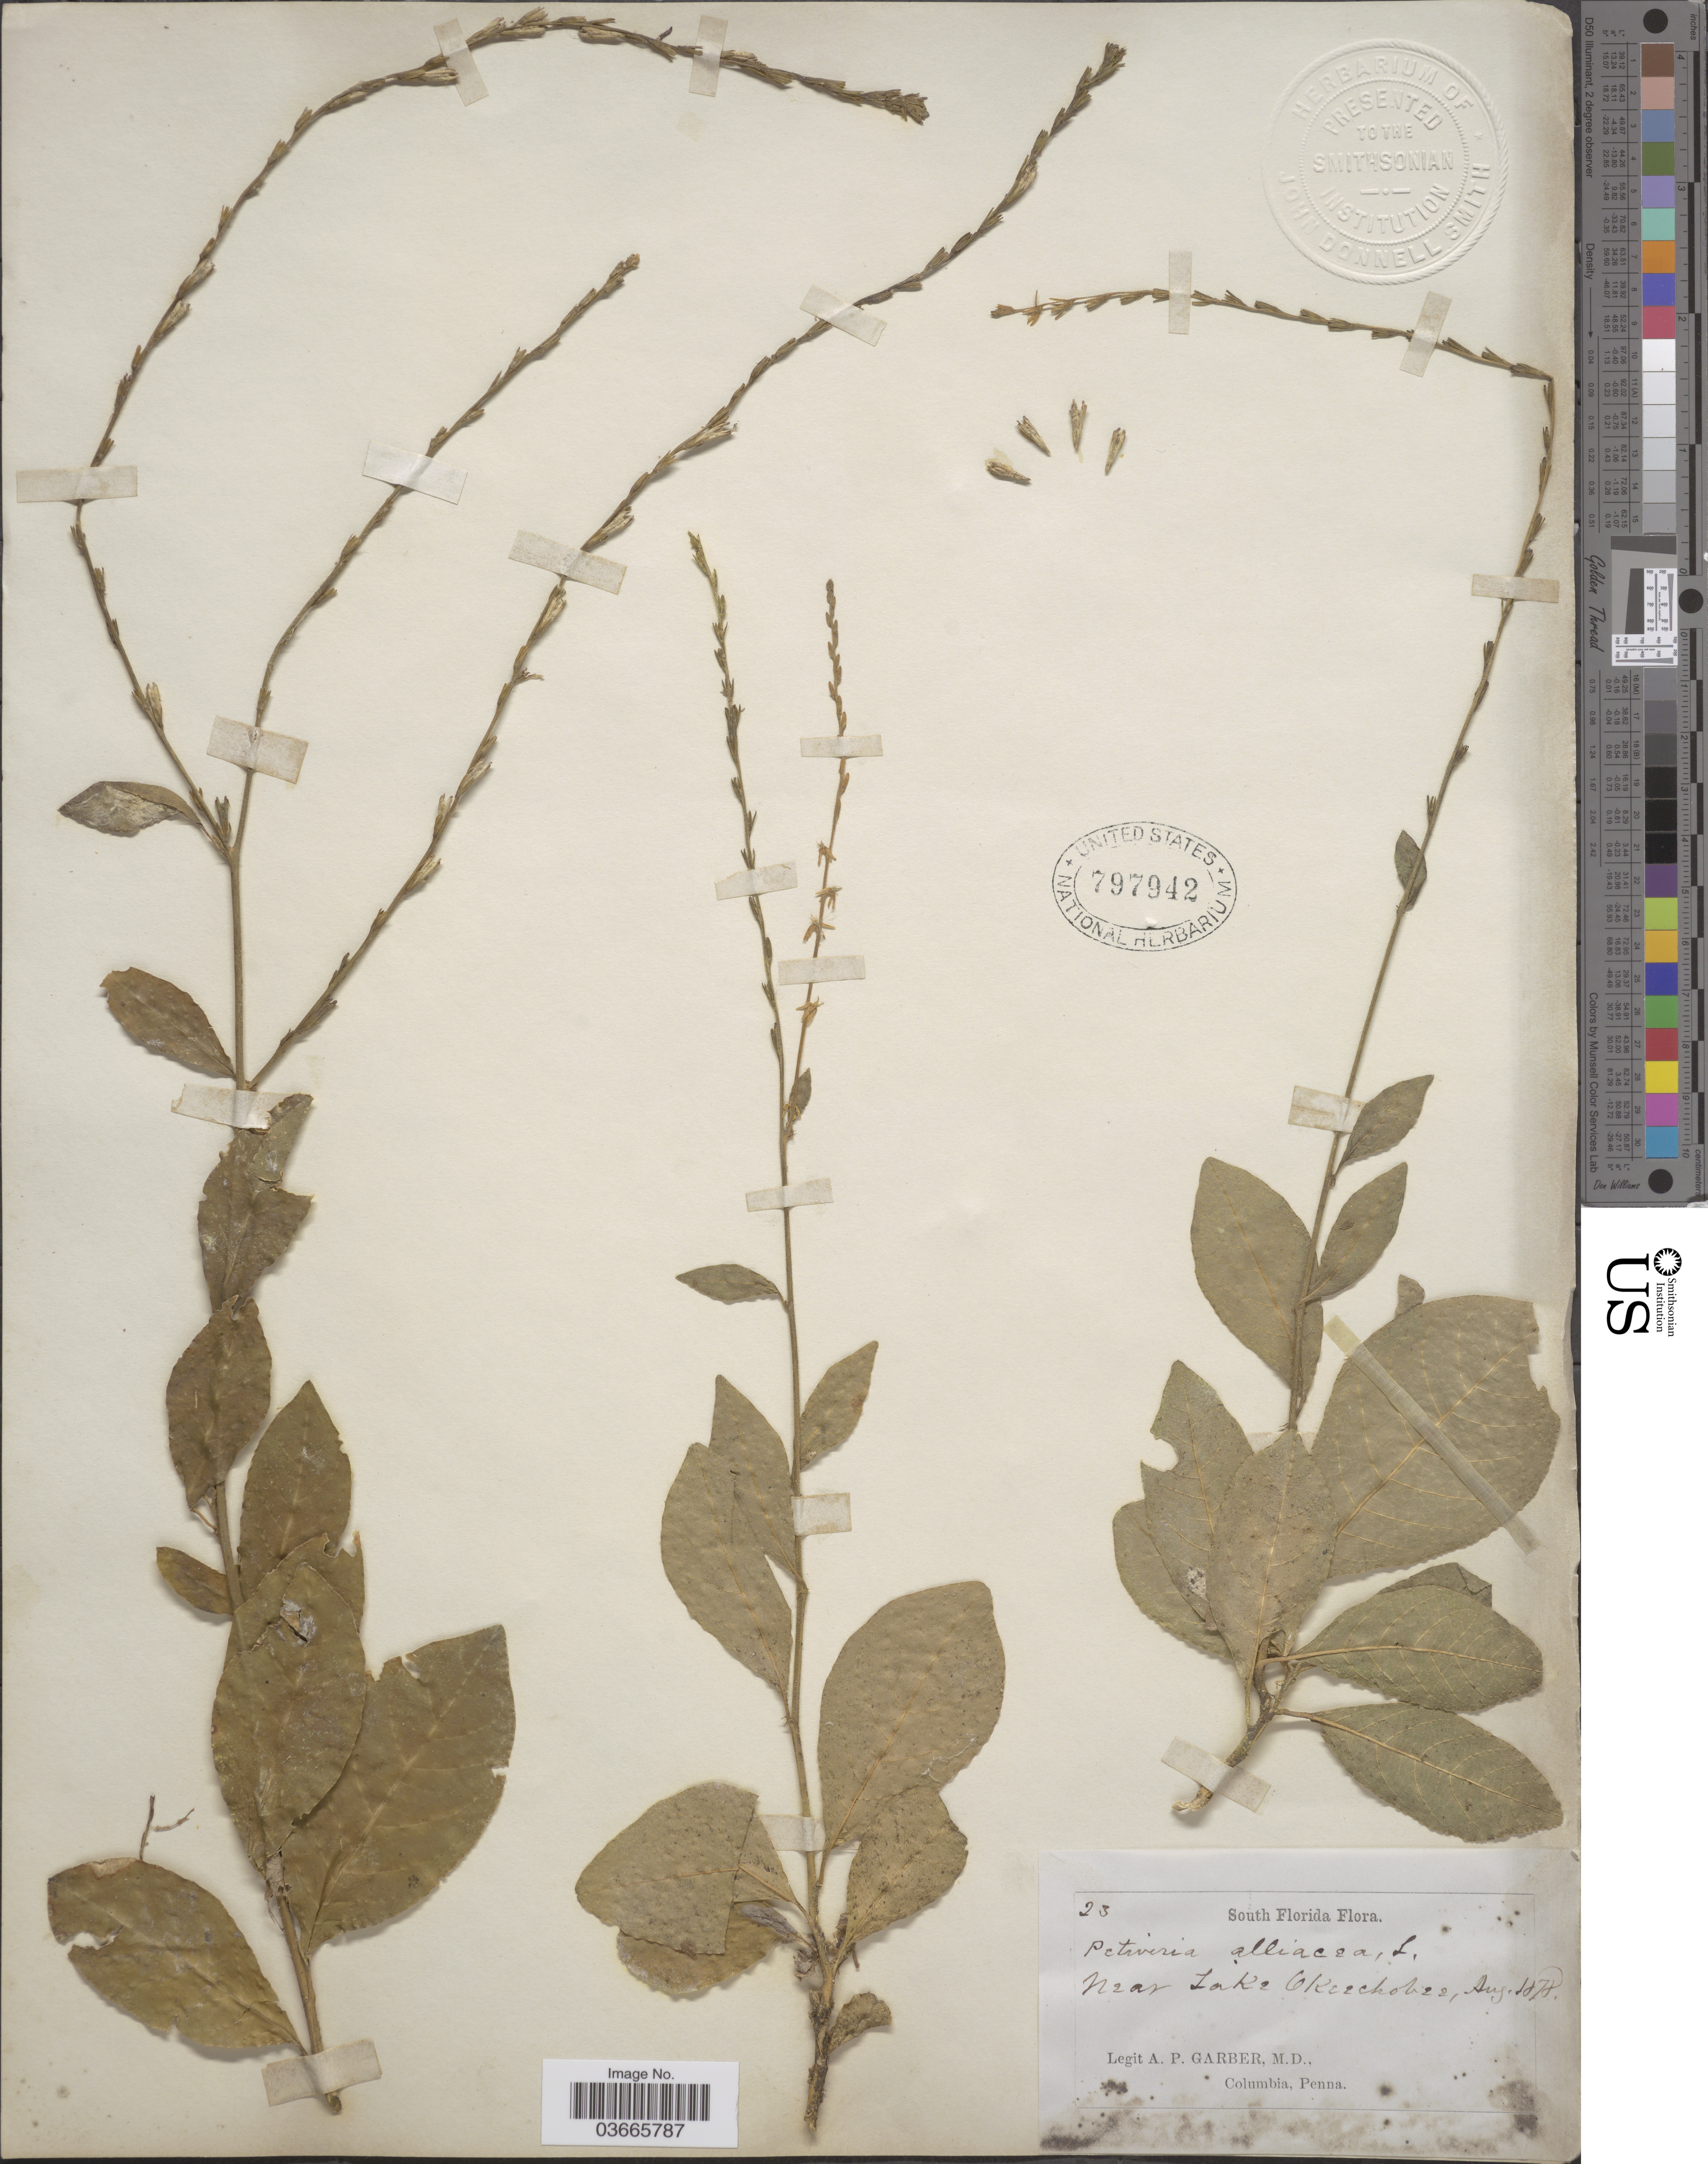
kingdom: Plantae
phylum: Tracheophyta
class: Magnoliopsida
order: Caryophyllales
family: Phytolaccaceae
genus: Petiveria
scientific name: Petiveria alliacea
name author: L.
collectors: A. P. Garber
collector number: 23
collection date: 1878-08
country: United States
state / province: Florida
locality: South Florida. Near Lake Okeechobee.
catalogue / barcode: US 797942